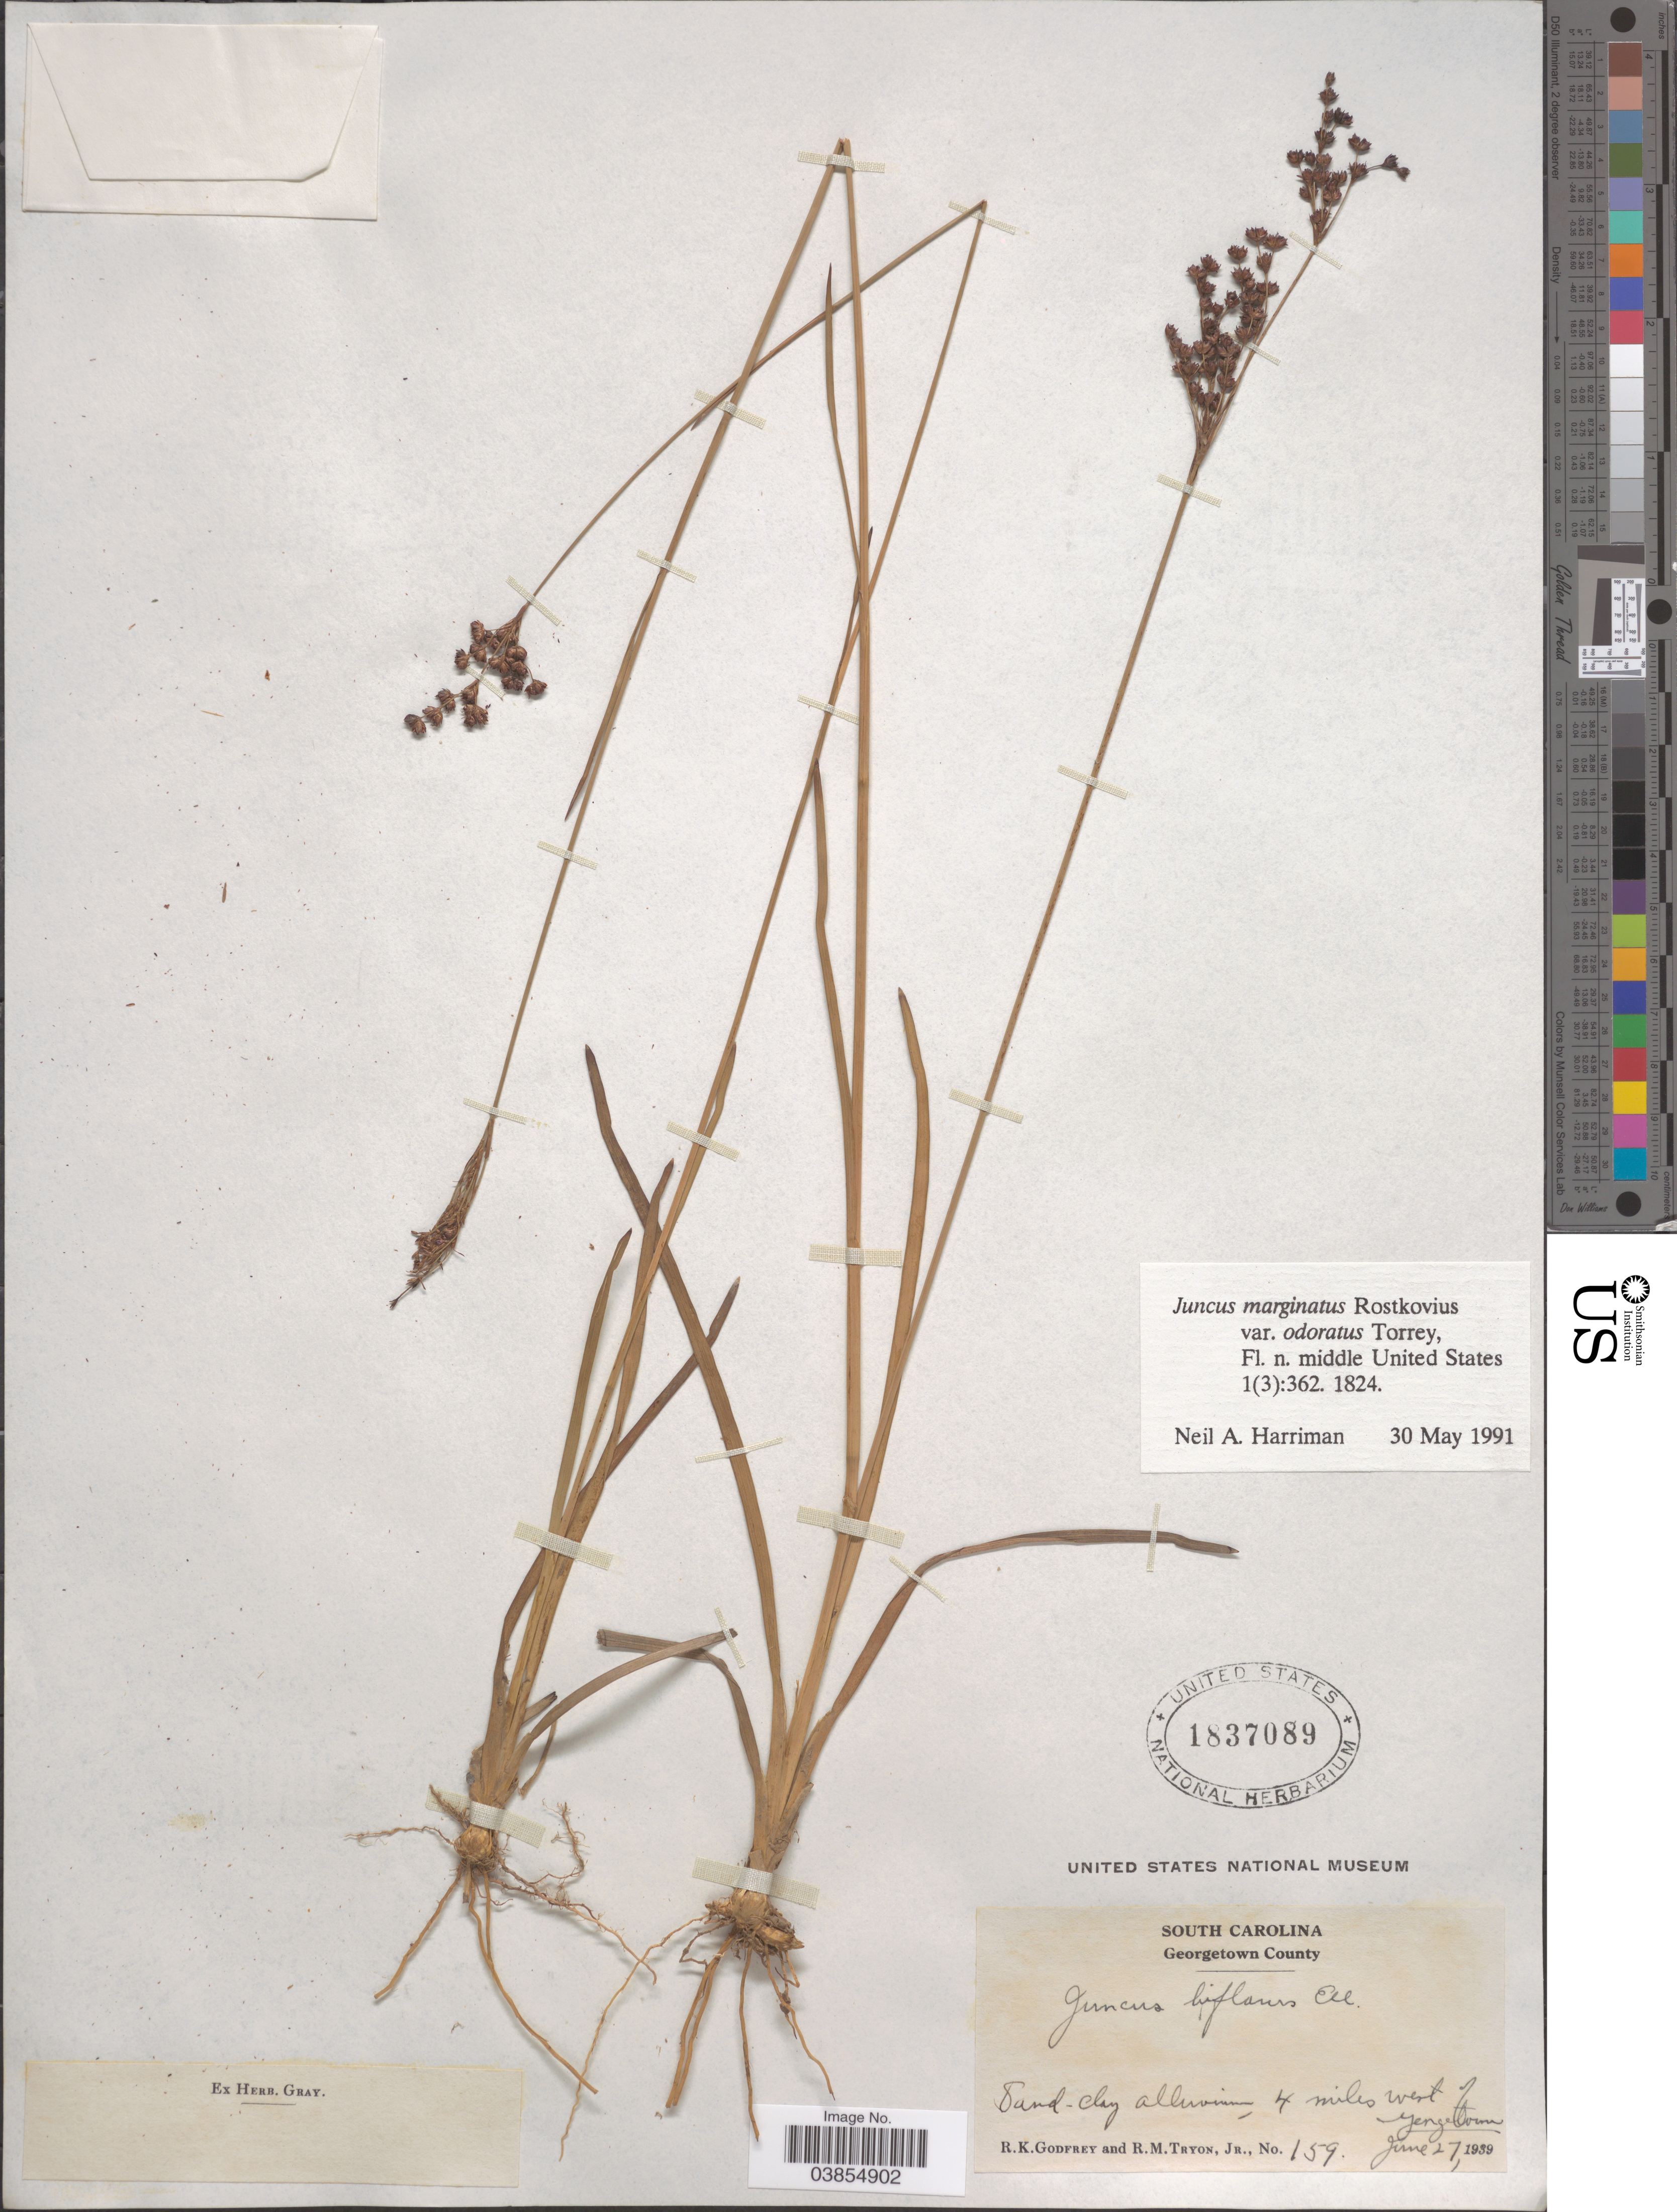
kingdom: Plantae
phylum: Tracheophyta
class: Liliopsida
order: Poales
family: Juncaceae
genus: Juncus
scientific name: Juncus marginatus var. odoratus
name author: Torr.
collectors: R. K. Godfrey & R. Tryon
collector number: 159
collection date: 1939-06-27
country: United States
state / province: South Carolina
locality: Georgetown County. Sand-clay alluvium, 4 miles west of Georgetown.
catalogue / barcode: US 1837089